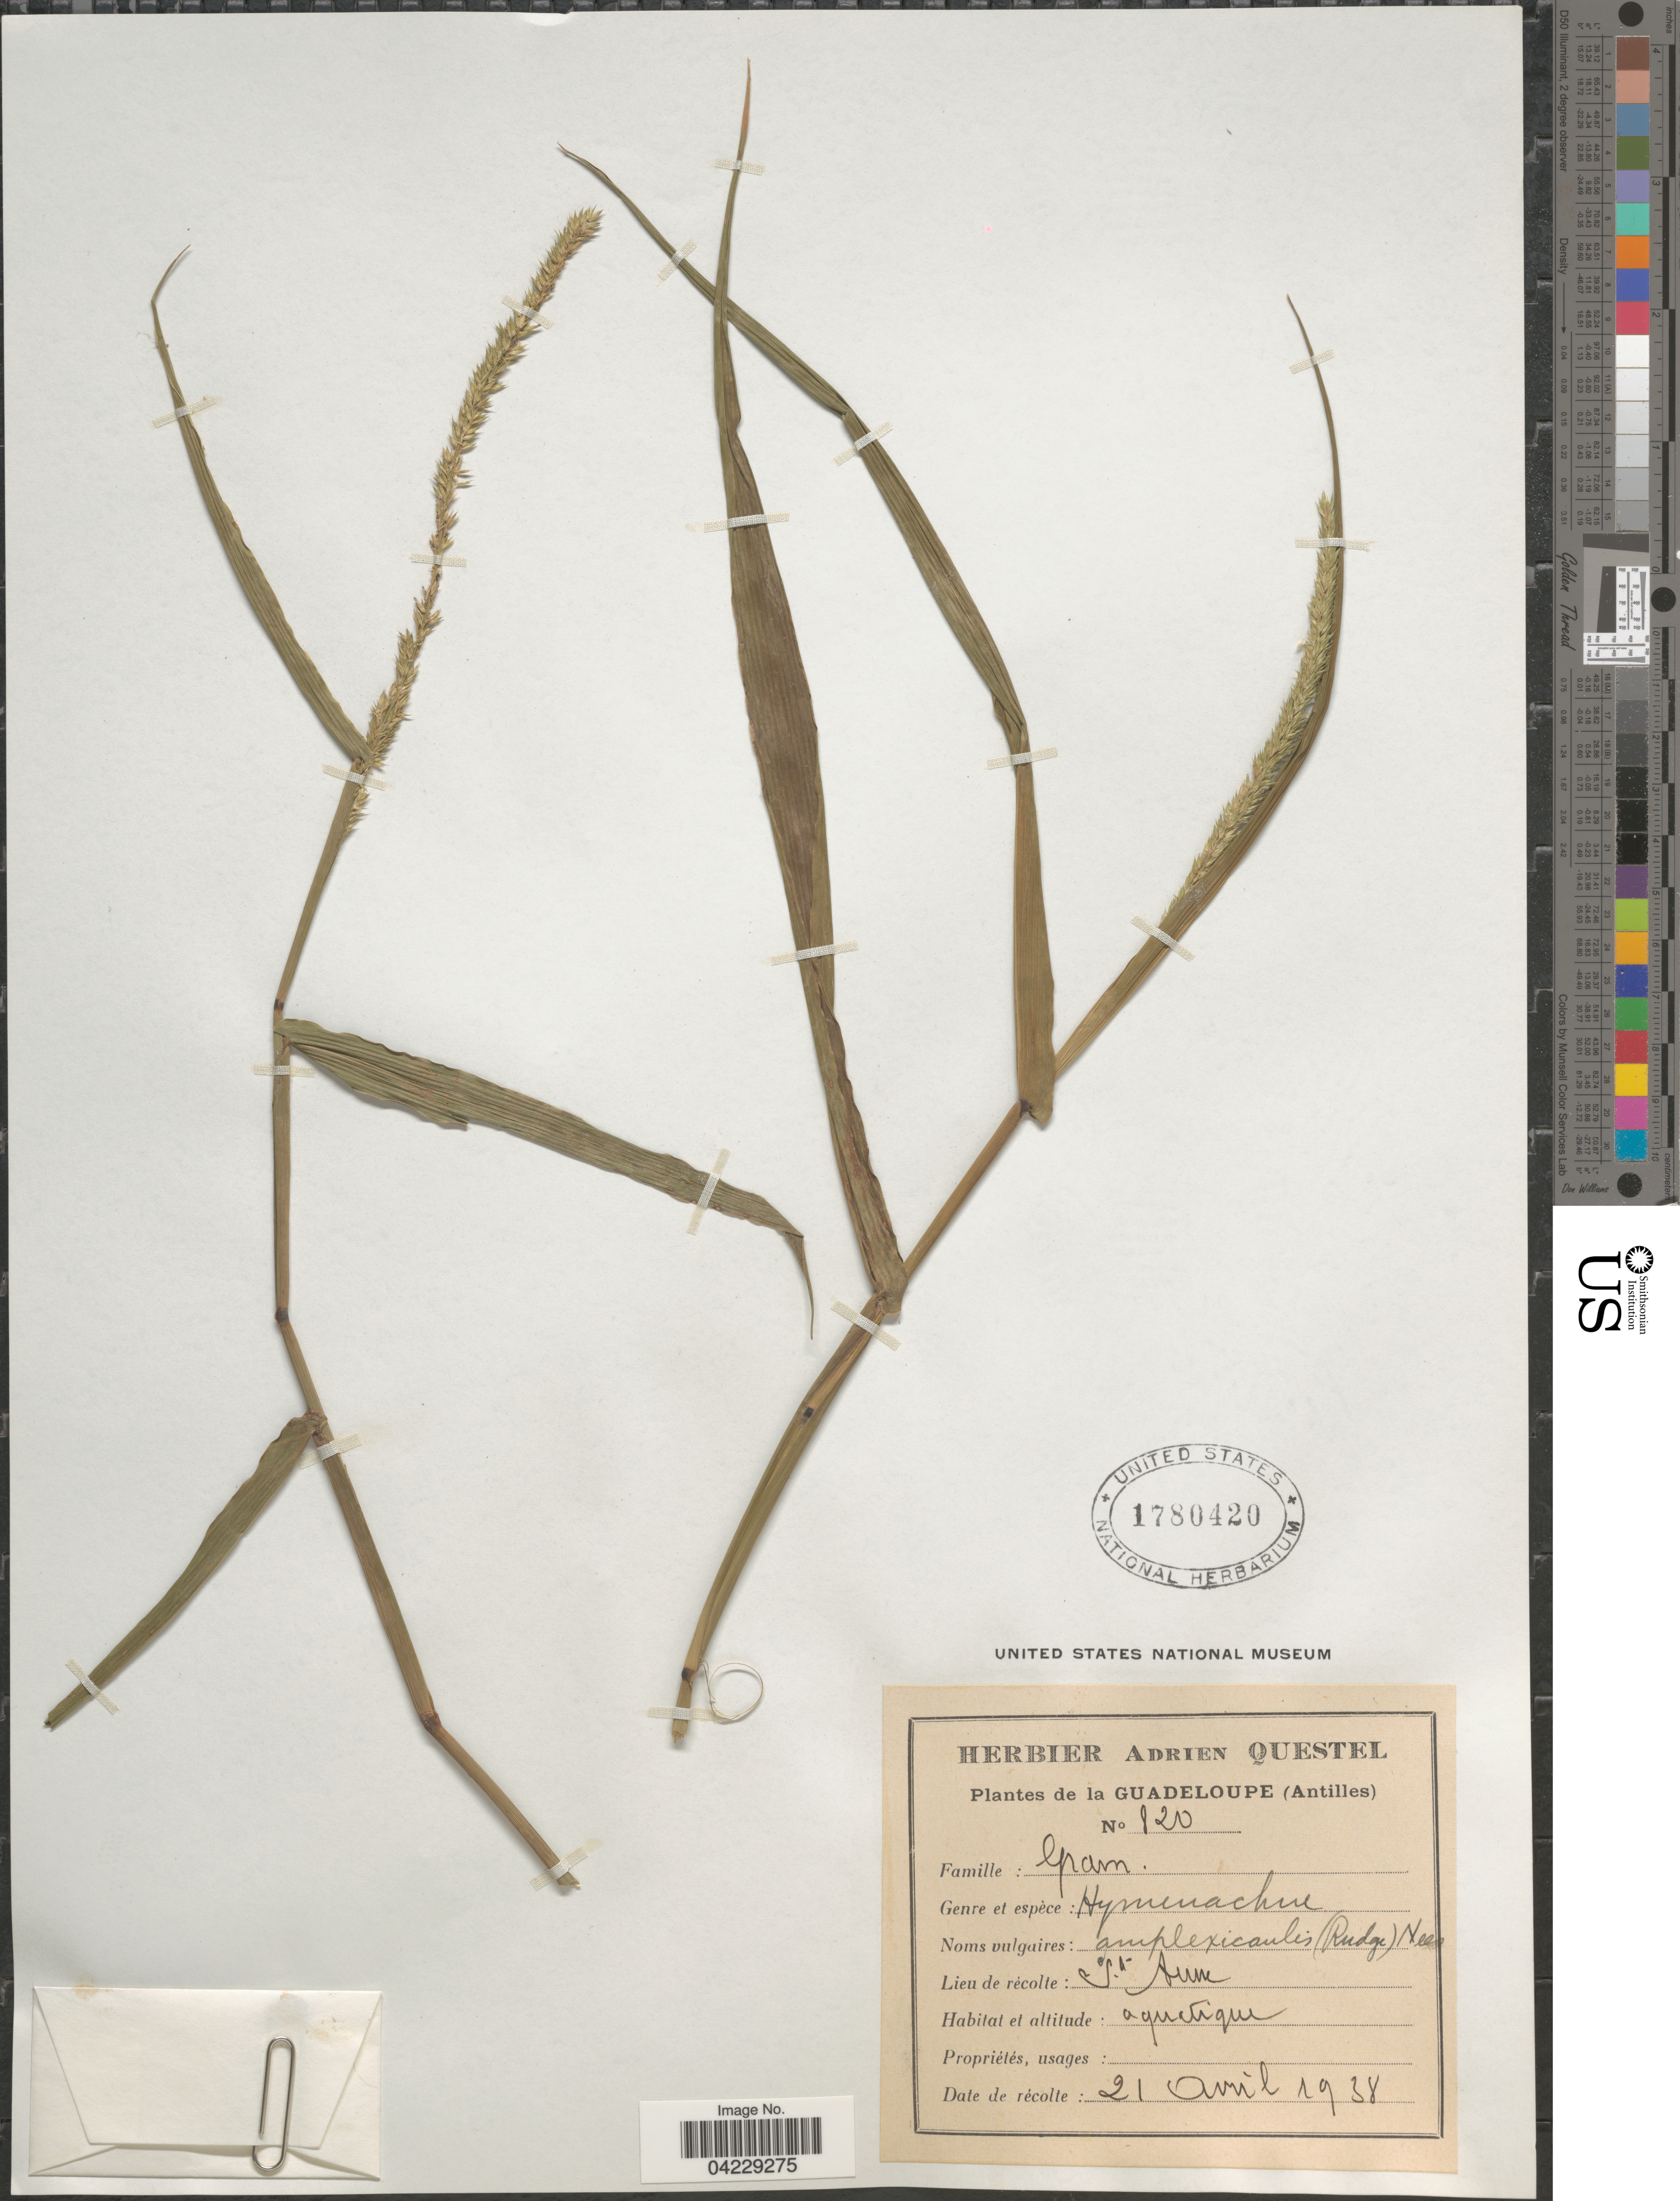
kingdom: Plantae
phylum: Tracheophyta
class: Liliopsida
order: Poales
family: Poaceae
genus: Hymenachne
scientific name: Hymenachne amplexicaulis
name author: (Rudge) Nees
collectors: ex herb. A. Questal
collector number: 820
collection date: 1938-04-21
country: Guadeloupe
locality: (Antilles). St. Anne.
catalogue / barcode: US 1780420